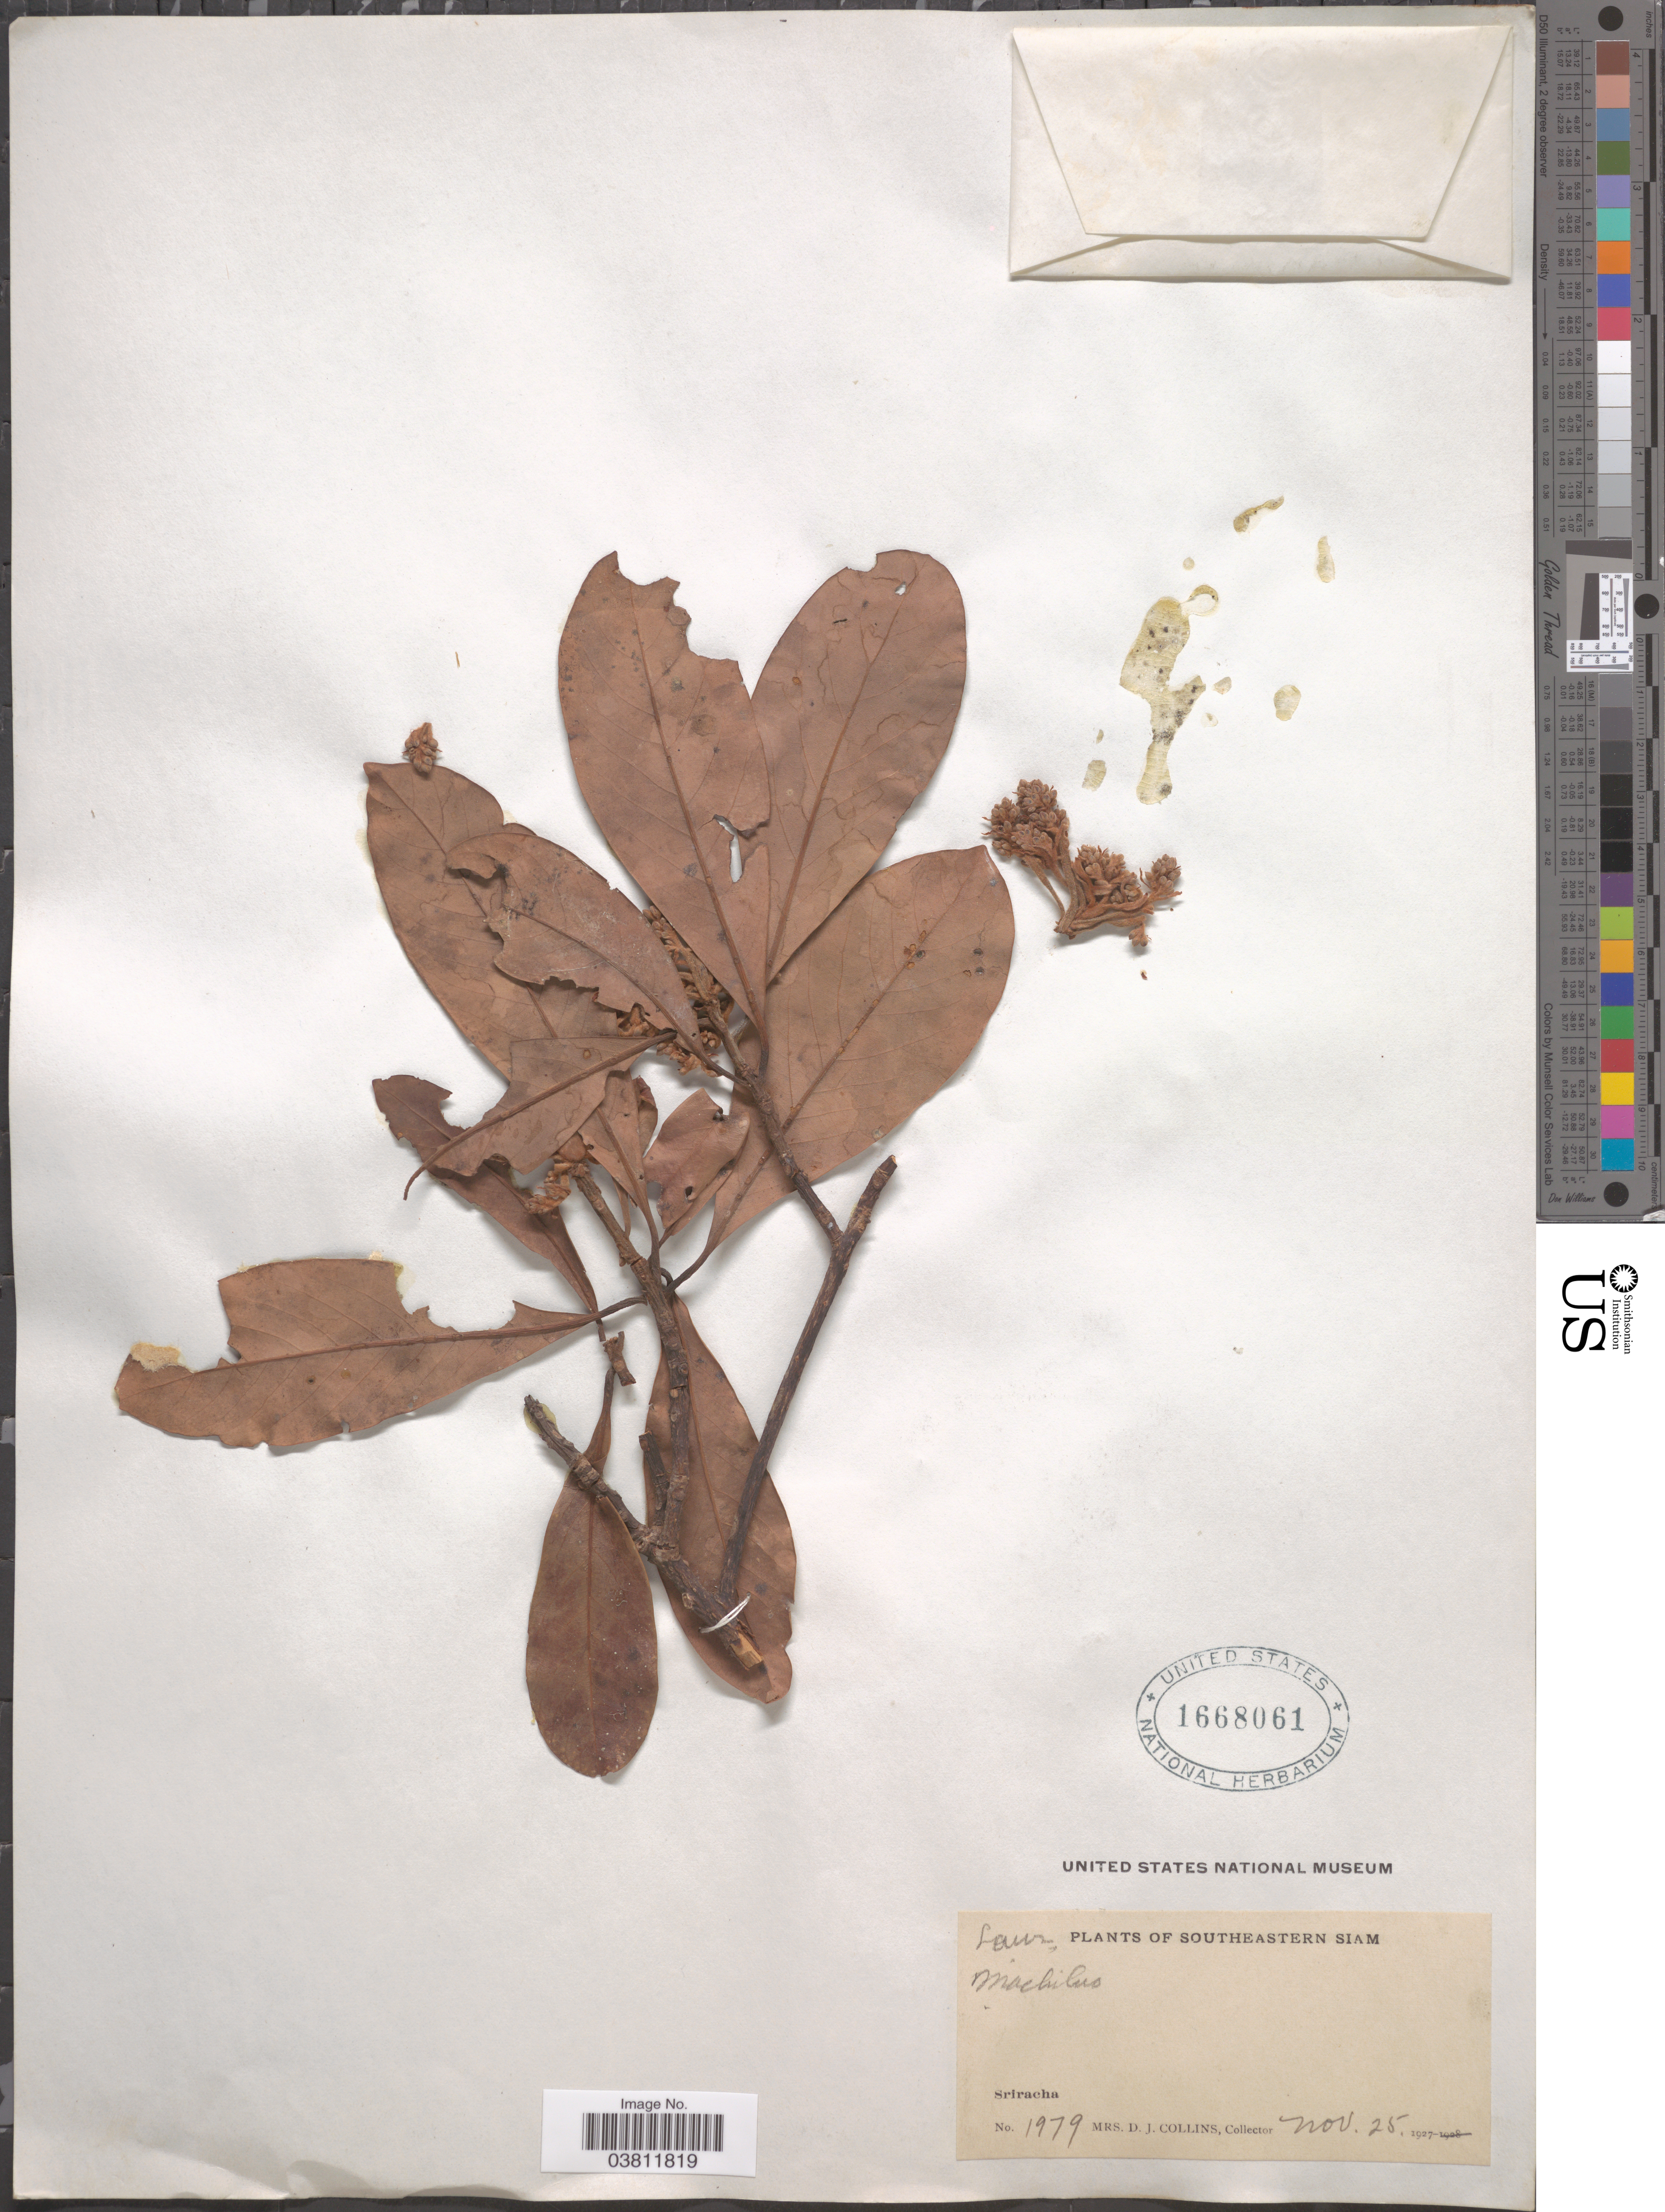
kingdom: Plantae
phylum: Tracheophyta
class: Magnoliopsida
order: Laurales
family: Lauraceae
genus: Machilus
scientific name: Machilus sp.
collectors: Mrs. D. J. Collins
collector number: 1979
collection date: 1927-11-25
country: Thailand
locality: Southeastern Siam. Sriracha.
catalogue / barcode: US 1668061